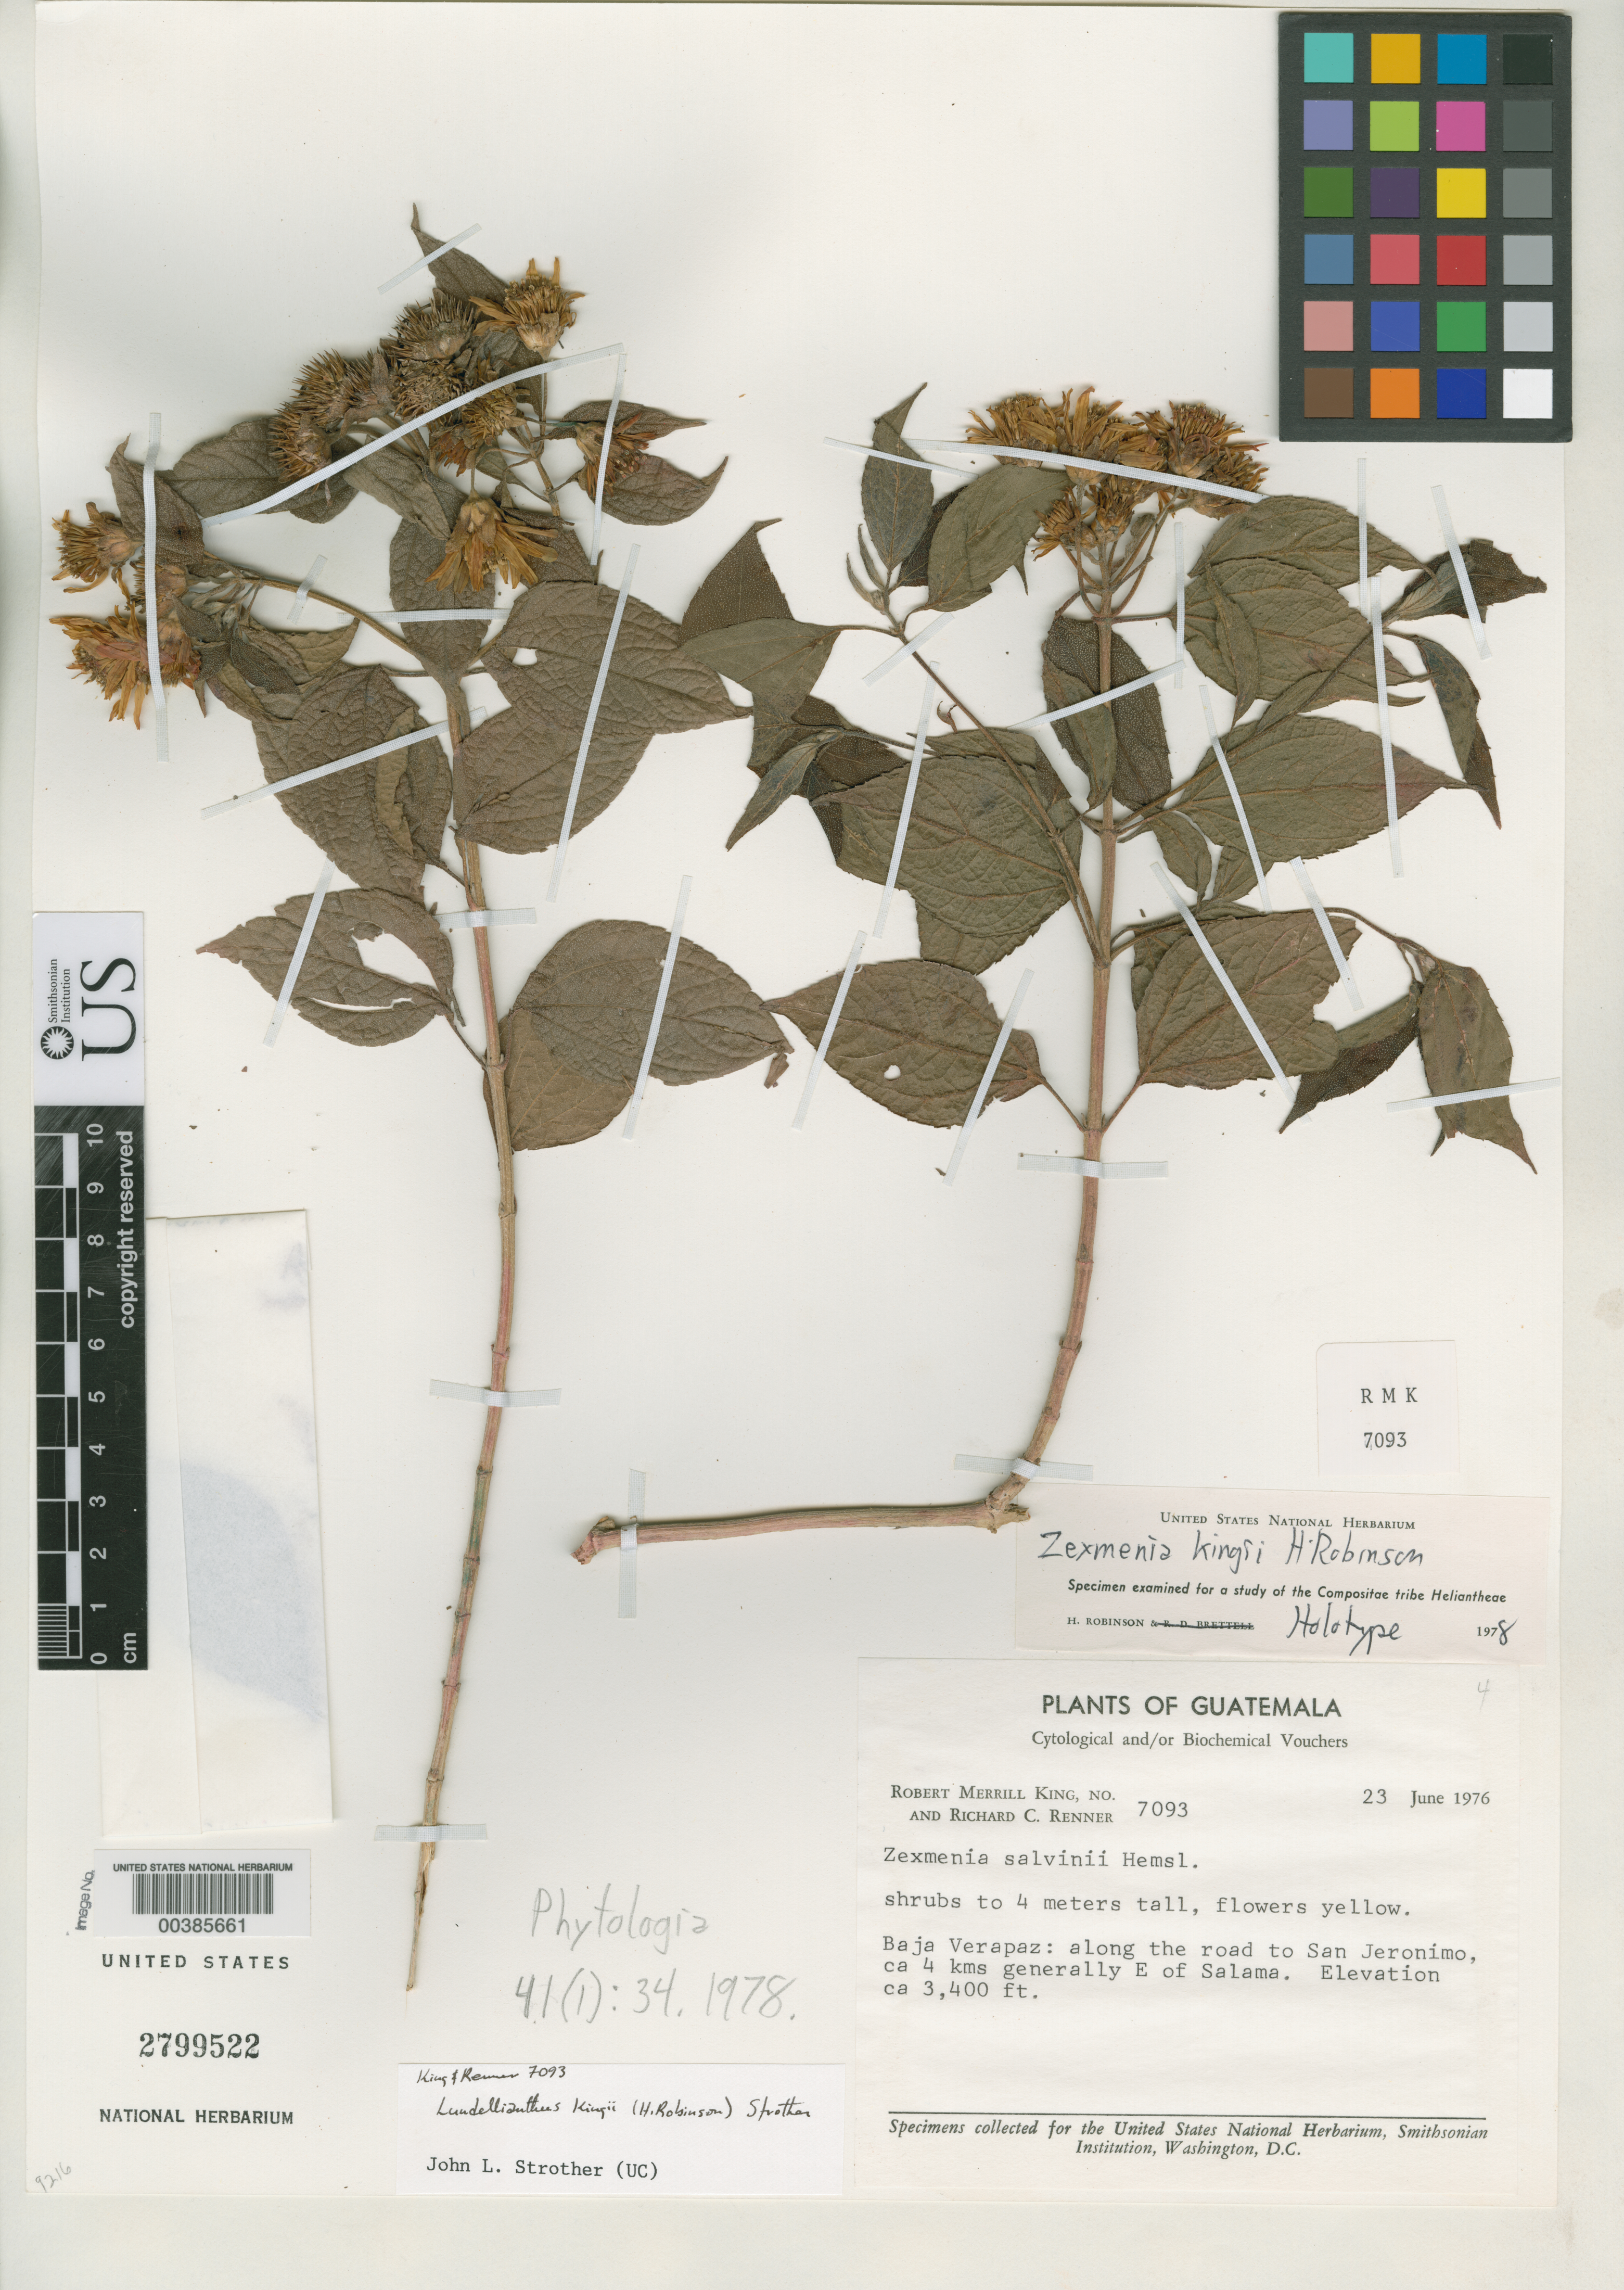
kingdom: Plantae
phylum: Tracheophyta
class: Magnoliopsida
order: Asterales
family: Asteraceae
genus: Zexmenia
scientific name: Zexmenia kingii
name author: H. Rob.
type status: Holotype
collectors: R. M. King & R. C. Renner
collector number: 7093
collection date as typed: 23 Jun 1976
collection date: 1976-06-23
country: Guatemala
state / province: Baja Verapaz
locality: Road to Jeronimo, E of Salamaama.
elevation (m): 1036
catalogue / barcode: US 2799522